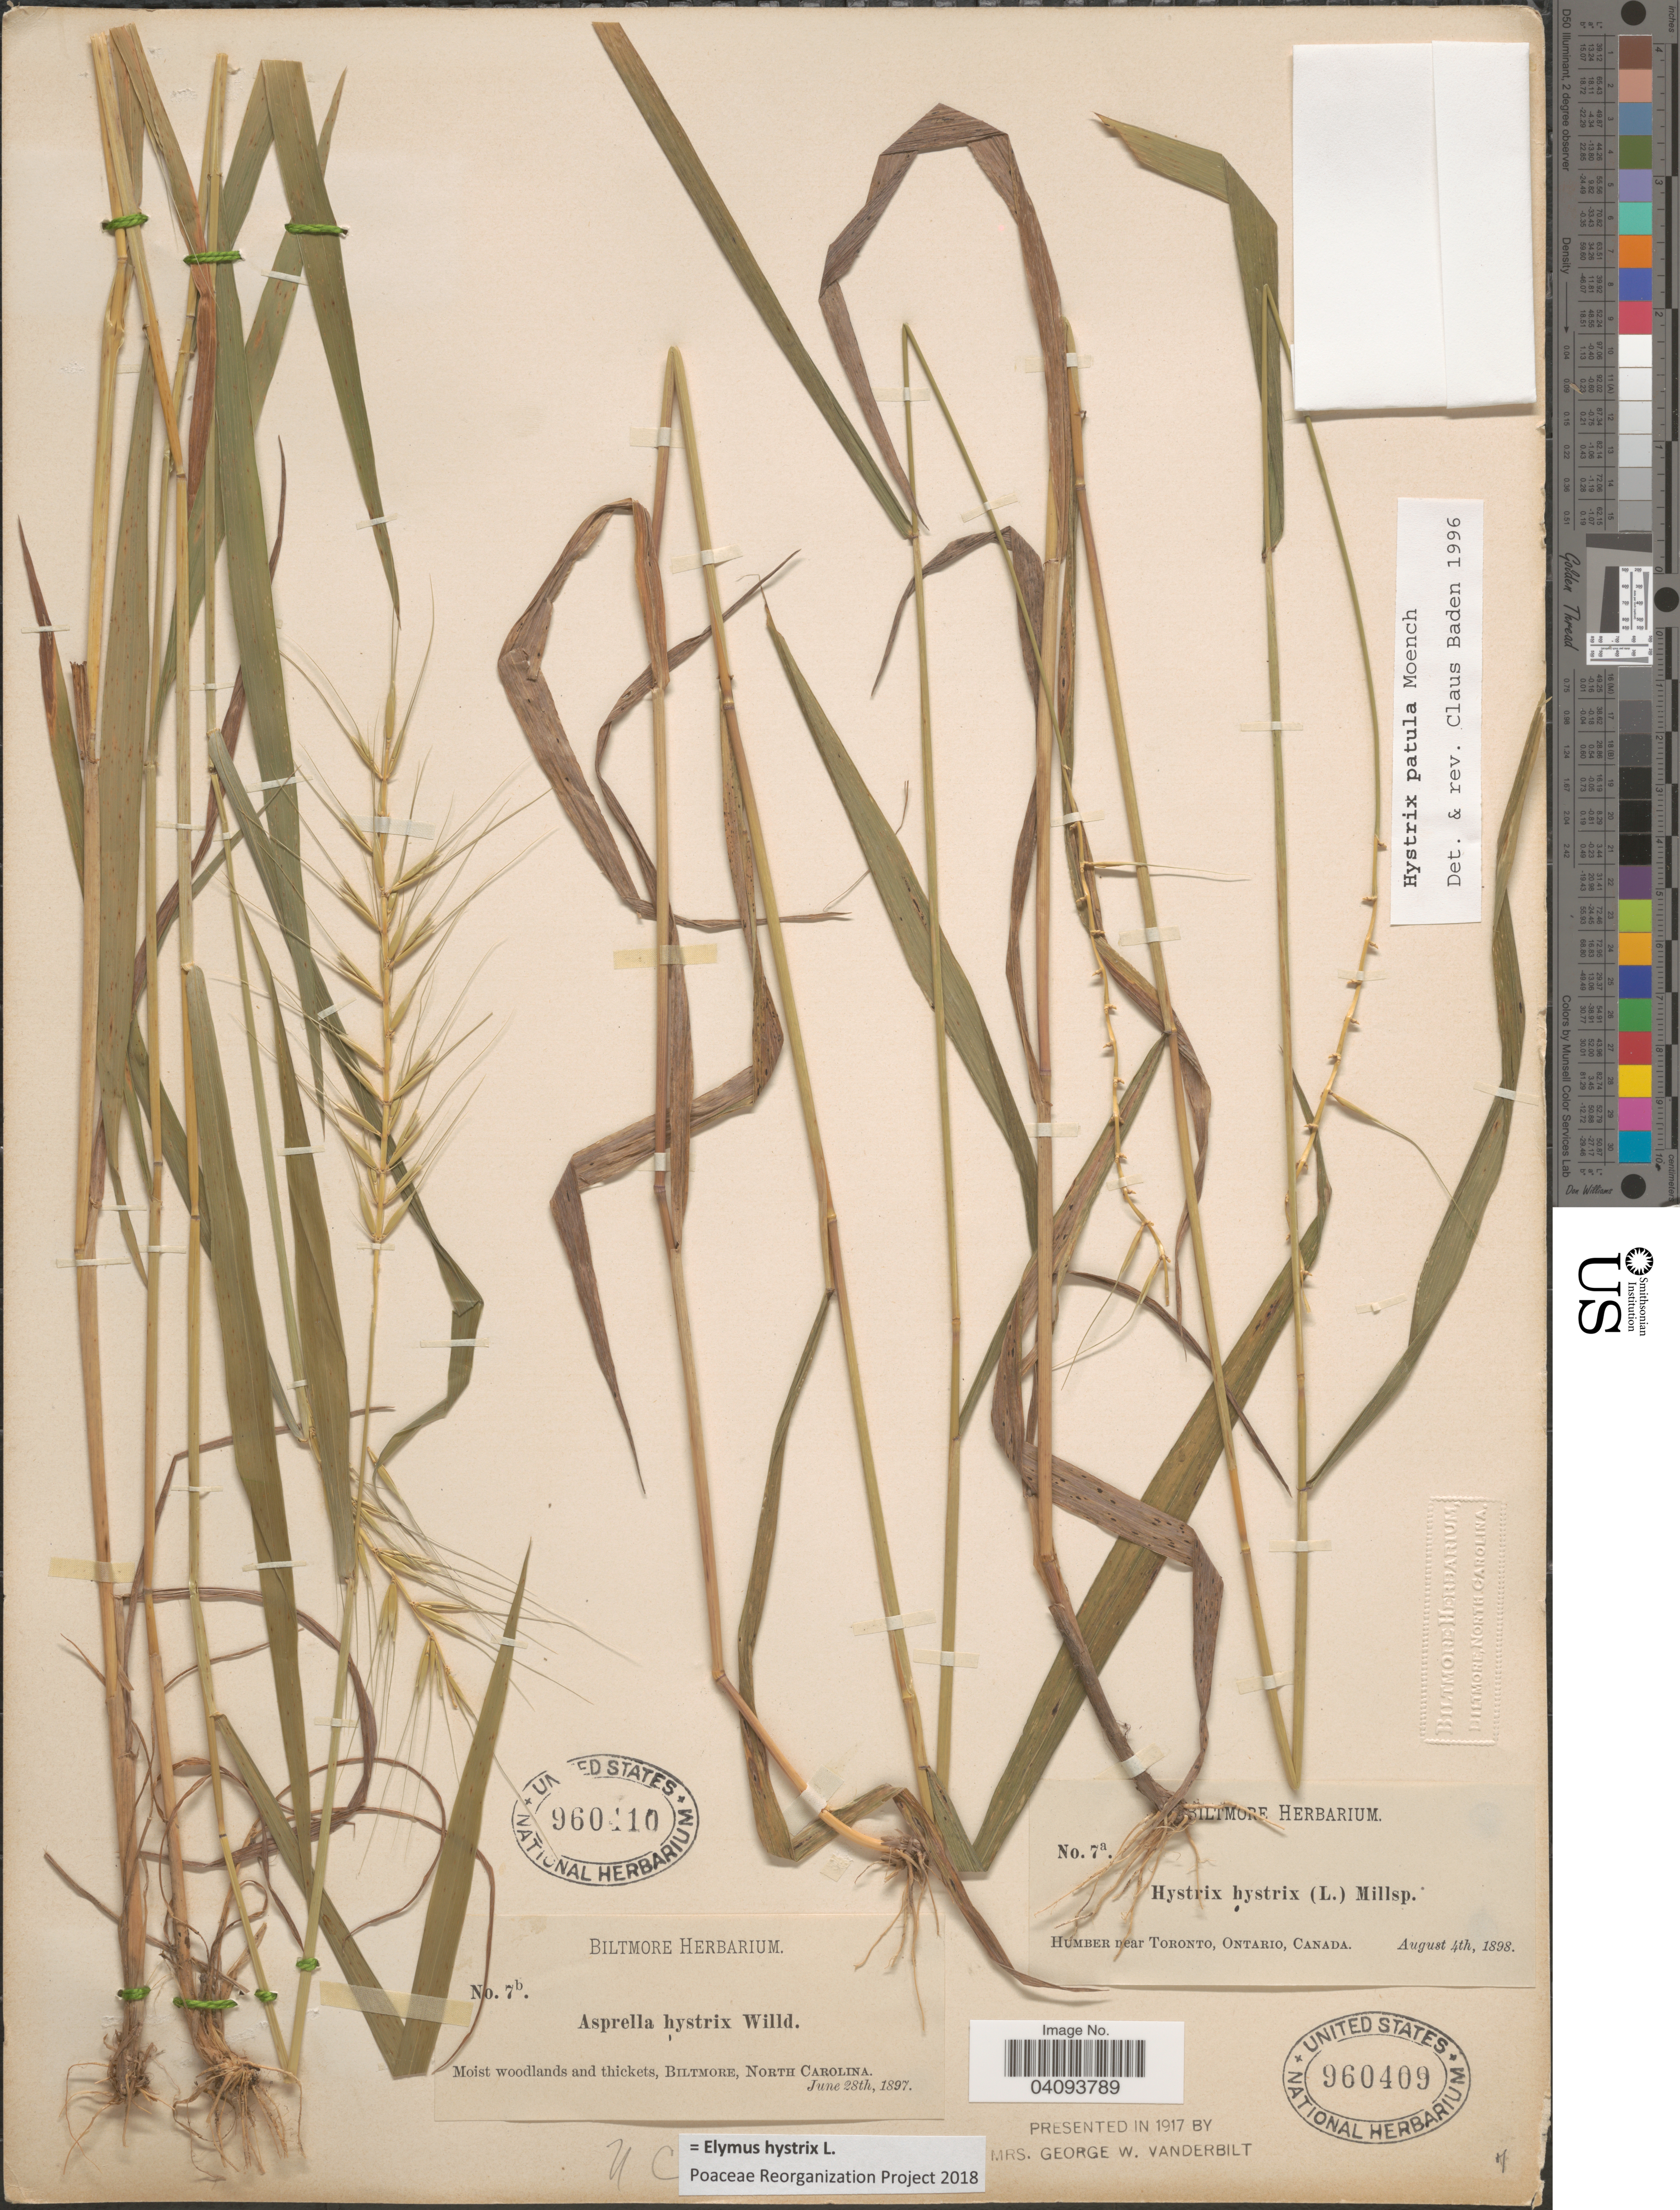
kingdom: Plantae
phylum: Tracheophyta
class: Liliopsida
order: Poales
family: Poaceae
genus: Elymus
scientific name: Elymus hystrix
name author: L.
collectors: ex herb. Biltmore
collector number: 7b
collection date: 1897-06-28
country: United States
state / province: North Carolina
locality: Biltmore.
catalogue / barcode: US 960410-2